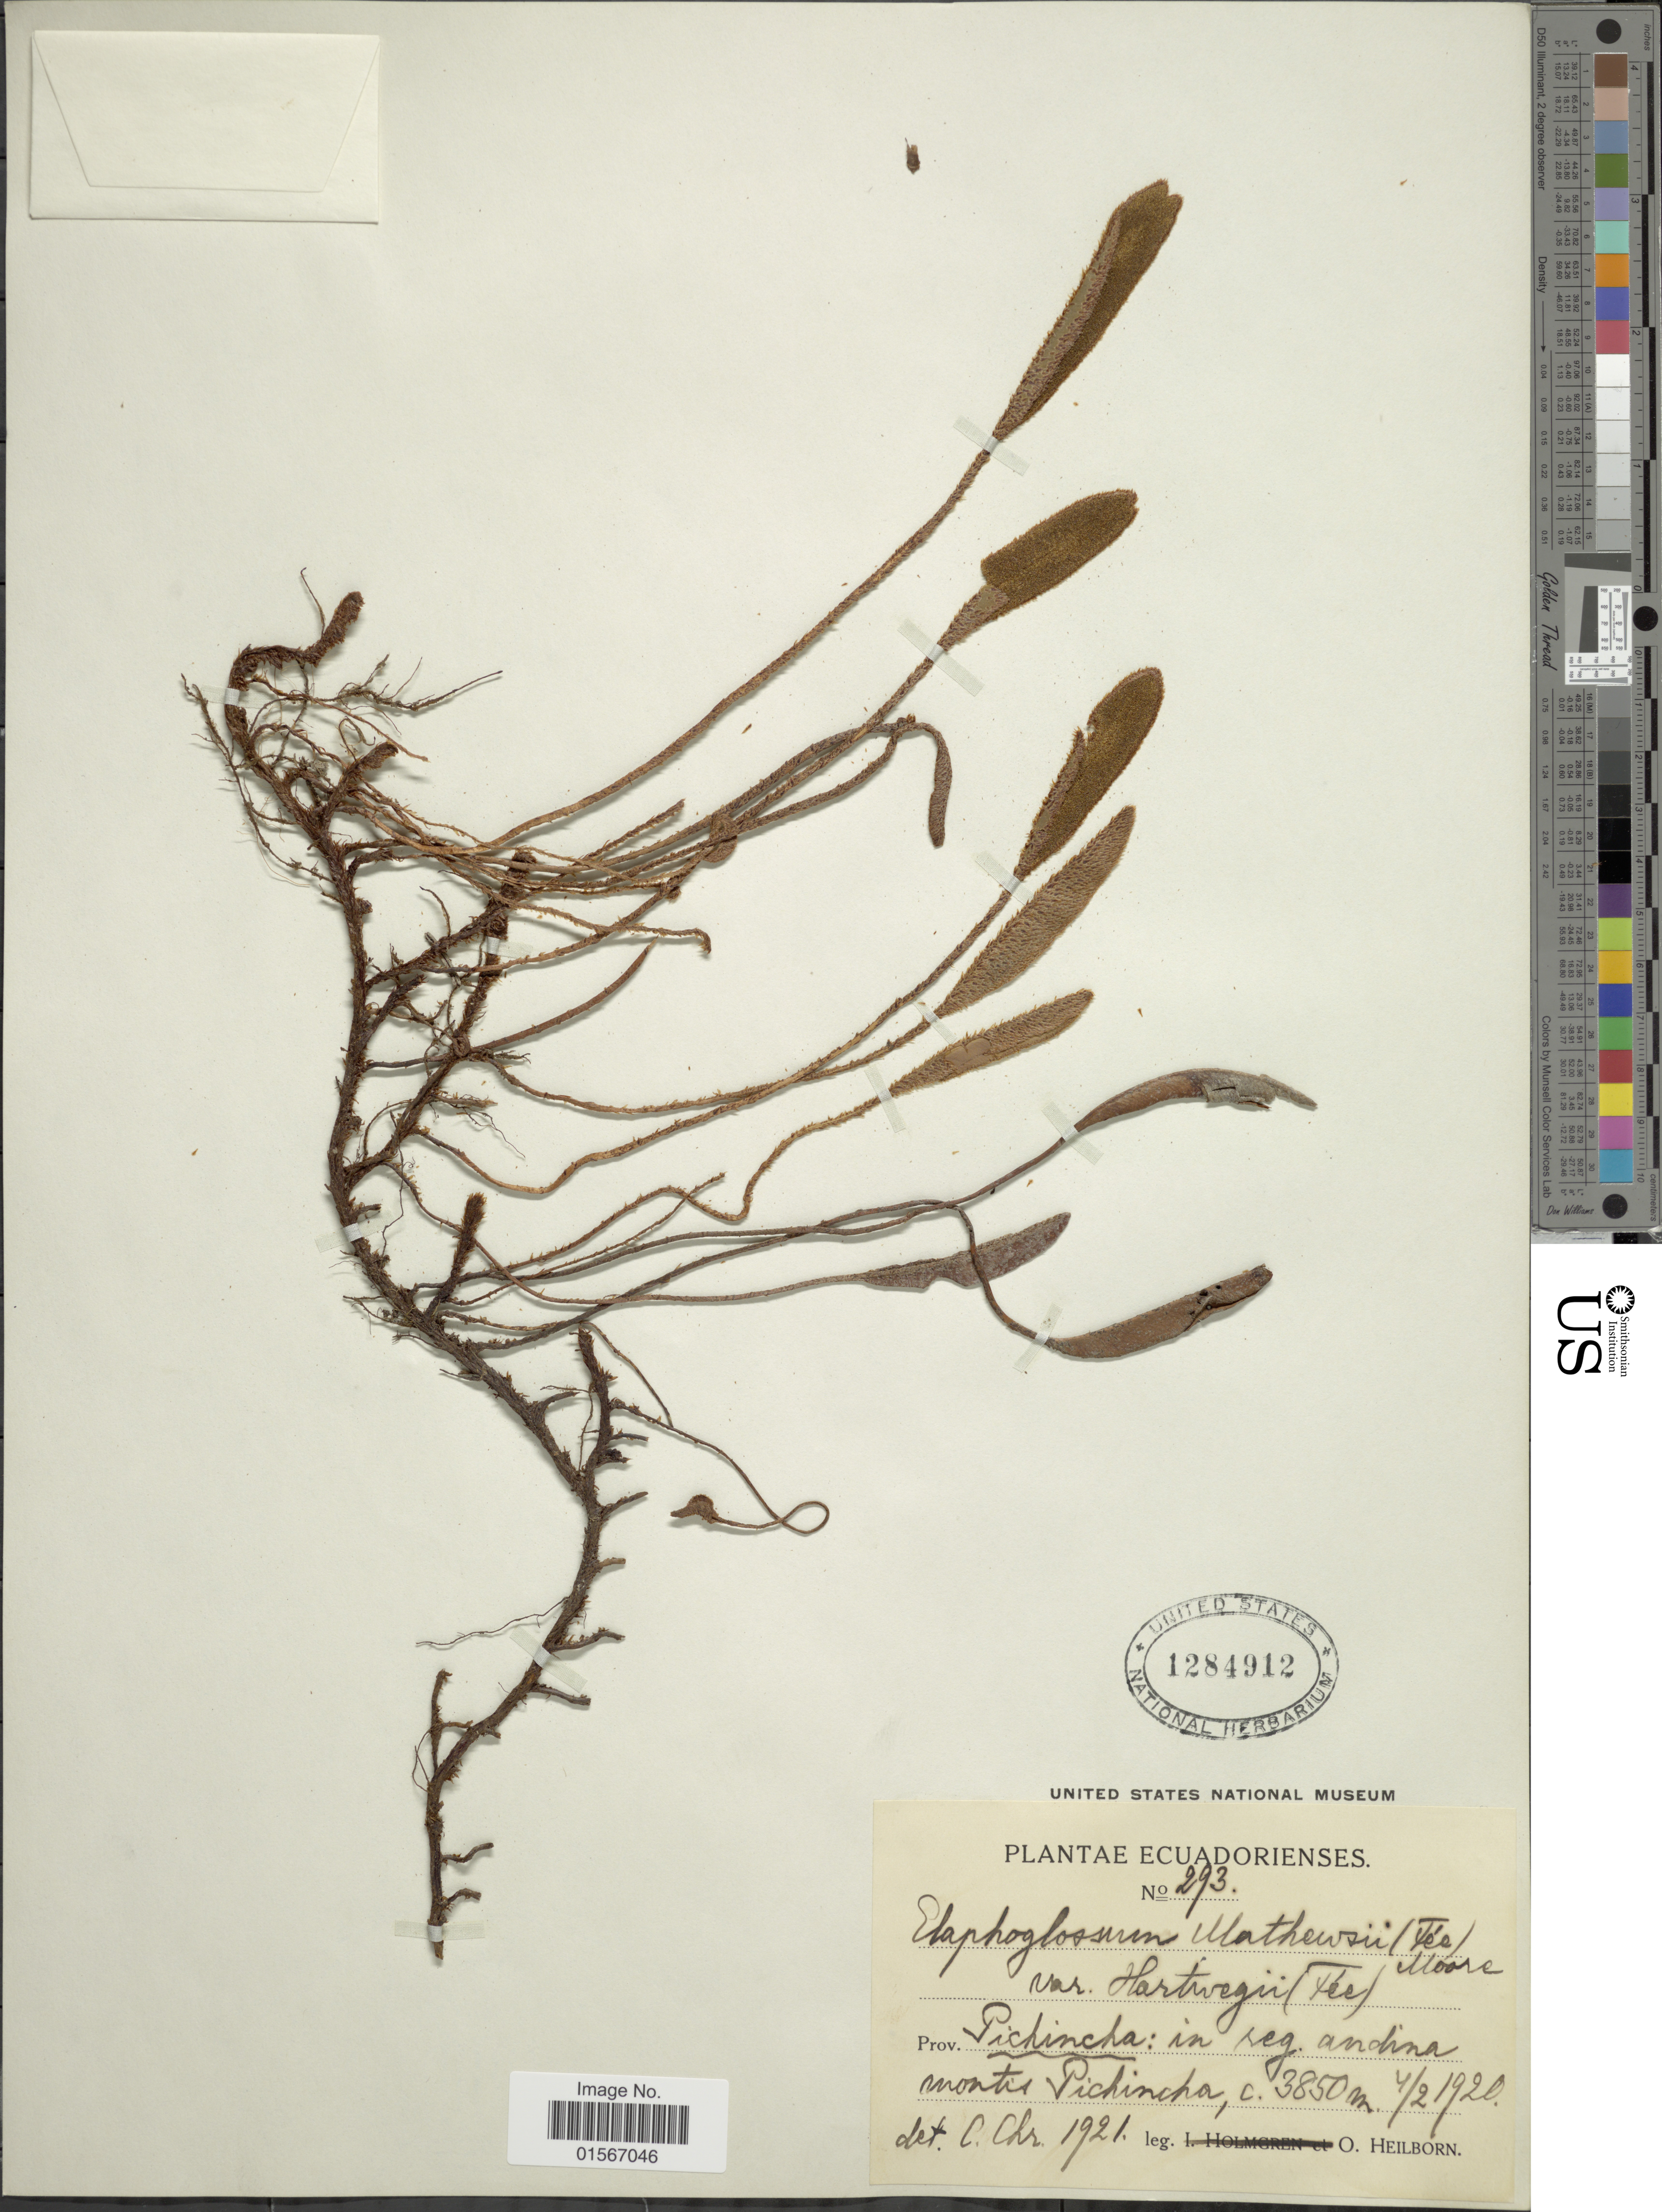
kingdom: Plantae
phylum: Tracheophyta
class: Polypodiopsida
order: Polypodiales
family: Dryopteridaceae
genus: Elaphoglossum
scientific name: Elaphoglossum mathewsii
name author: (Fée) T. Moore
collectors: O. Heilbron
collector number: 293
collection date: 1920-02-04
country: Ecuador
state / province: Pichincha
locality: In reg andina montis Pichincha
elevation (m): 3850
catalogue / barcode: US 1284912